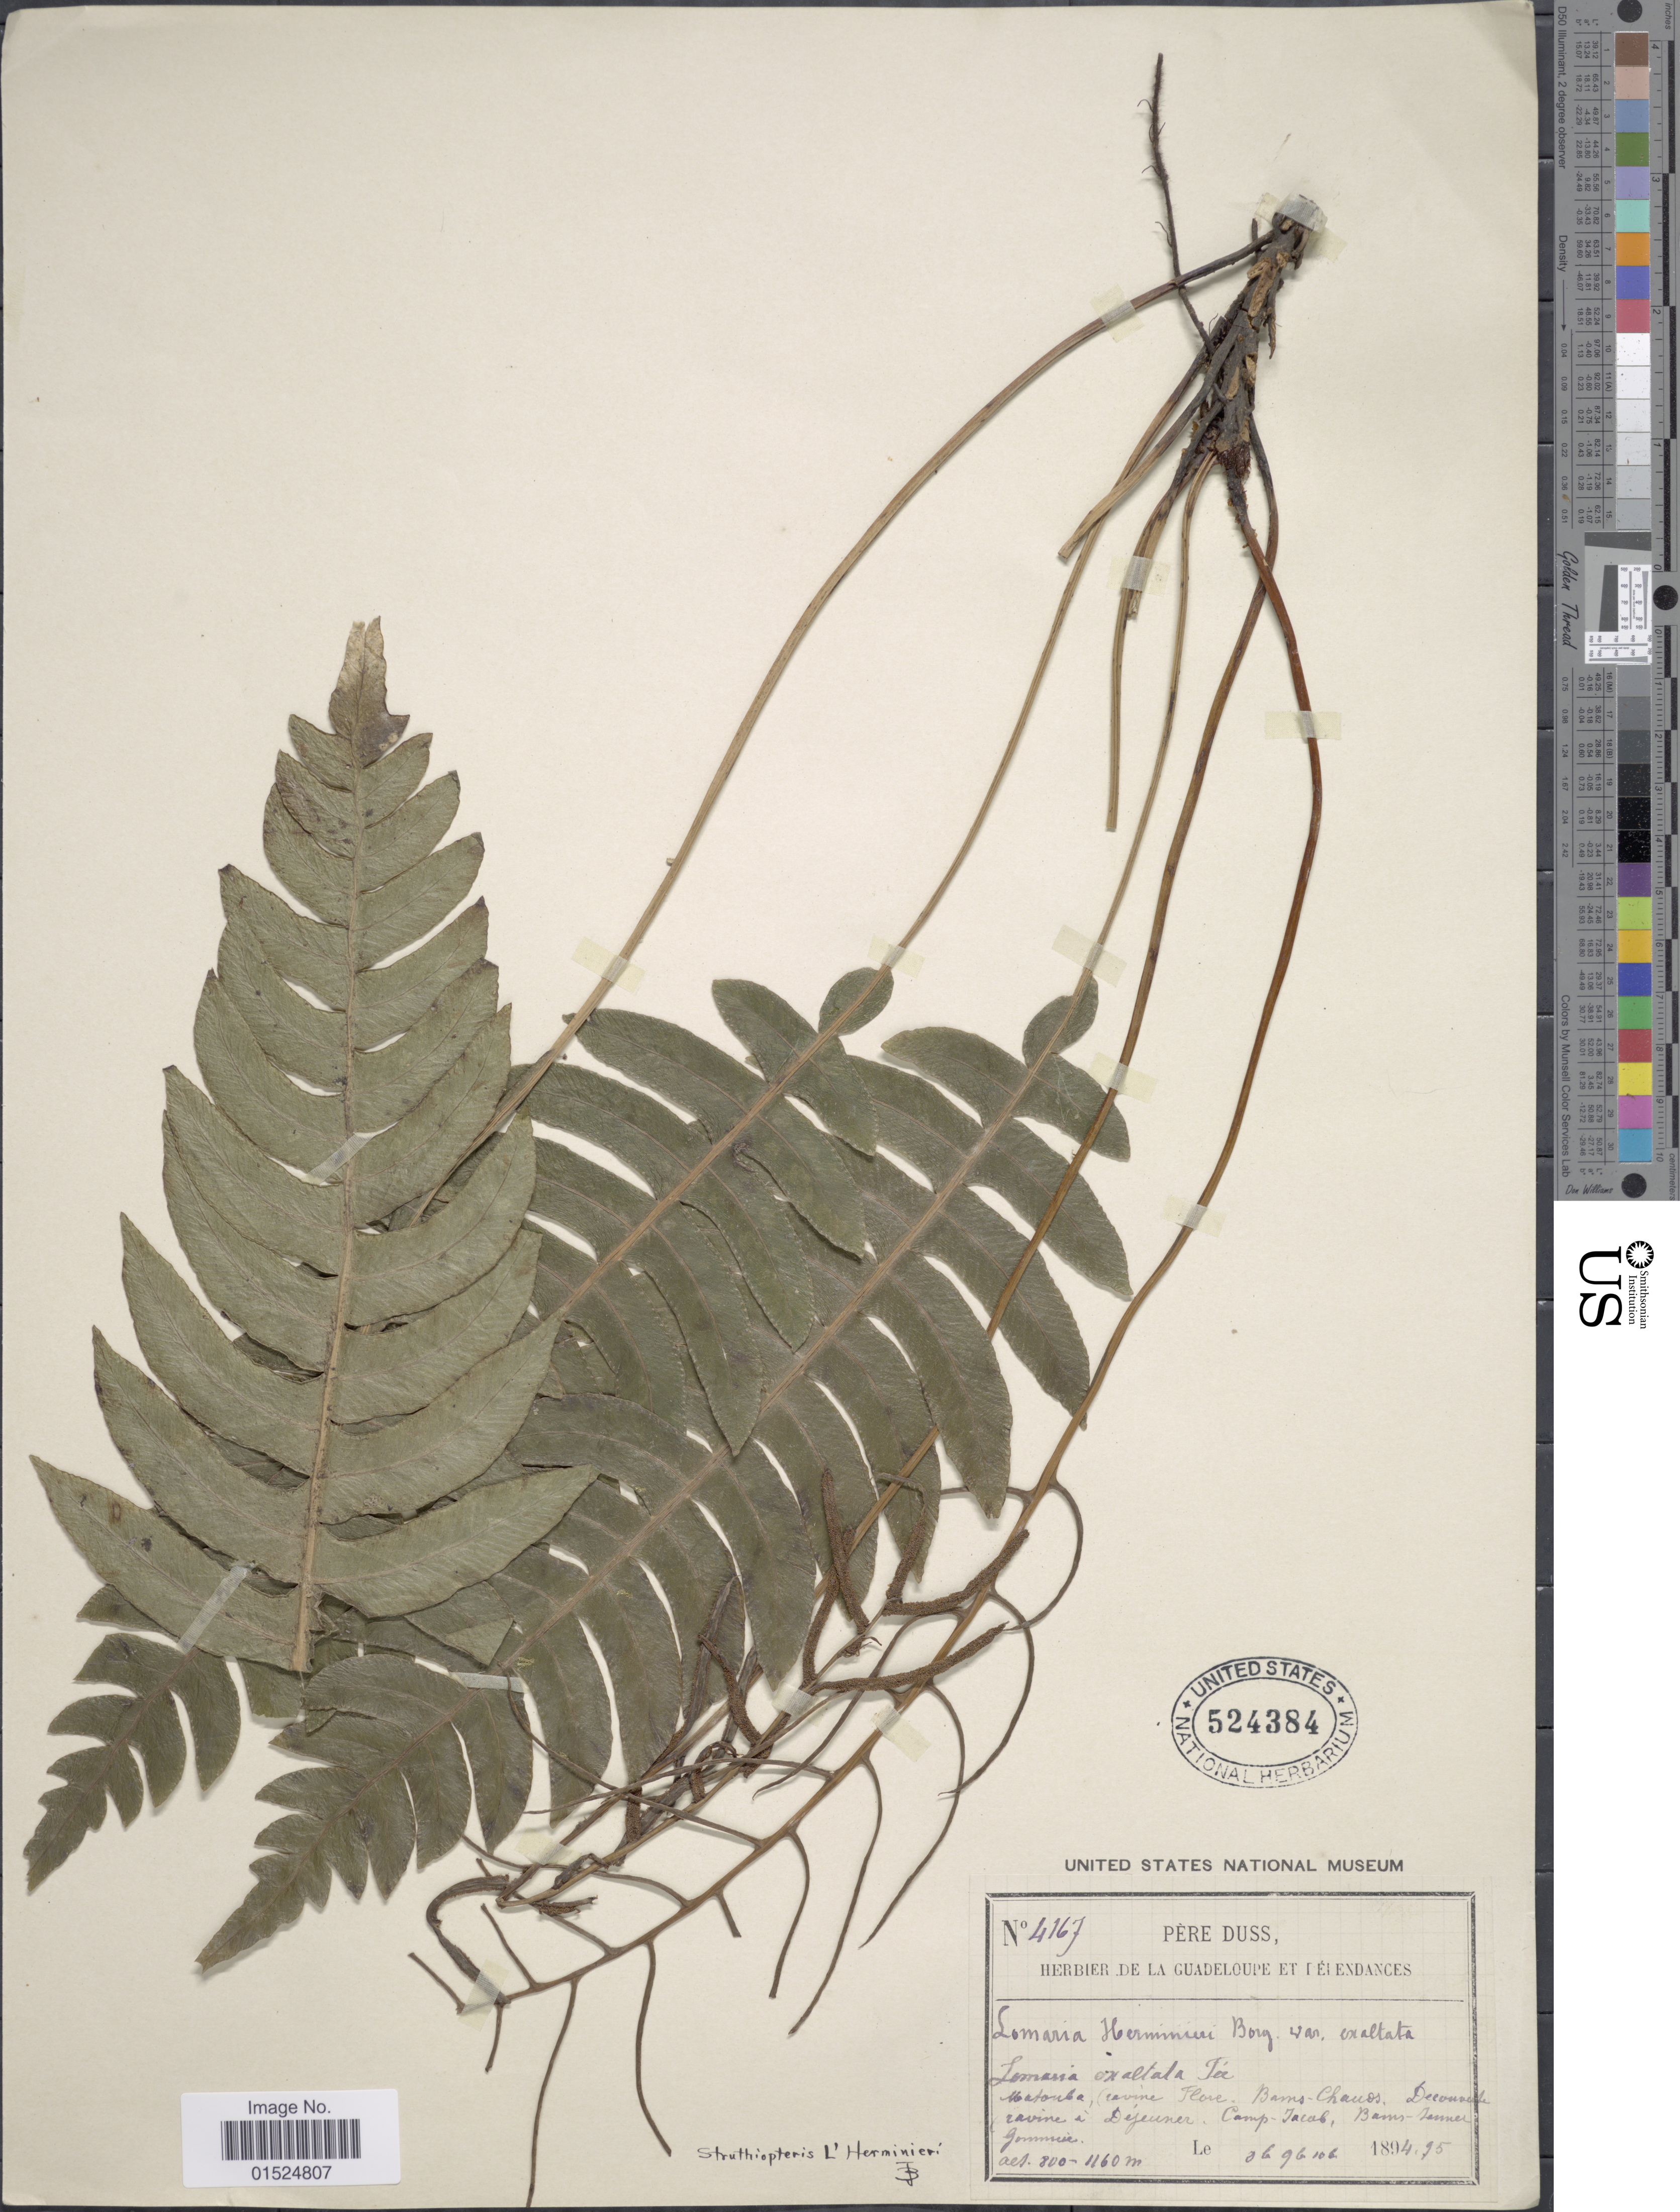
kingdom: Plantae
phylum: Tracheophyta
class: Polypodiopsida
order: Polypodiales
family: Blechnaceae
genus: Blechnum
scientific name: Blechnum l'herminieri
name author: (Bory) C. Chr.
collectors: Père Duss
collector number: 416 f*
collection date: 1894/1895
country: Guadeloupe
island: Leeward Is.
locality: Matouba (ravine Flore, Bains-Chauds, Decouverte ravine a Dejeuner. Camp- Jacob, Bains- Jaunes Gommier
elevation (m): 800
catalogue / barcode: US 524384